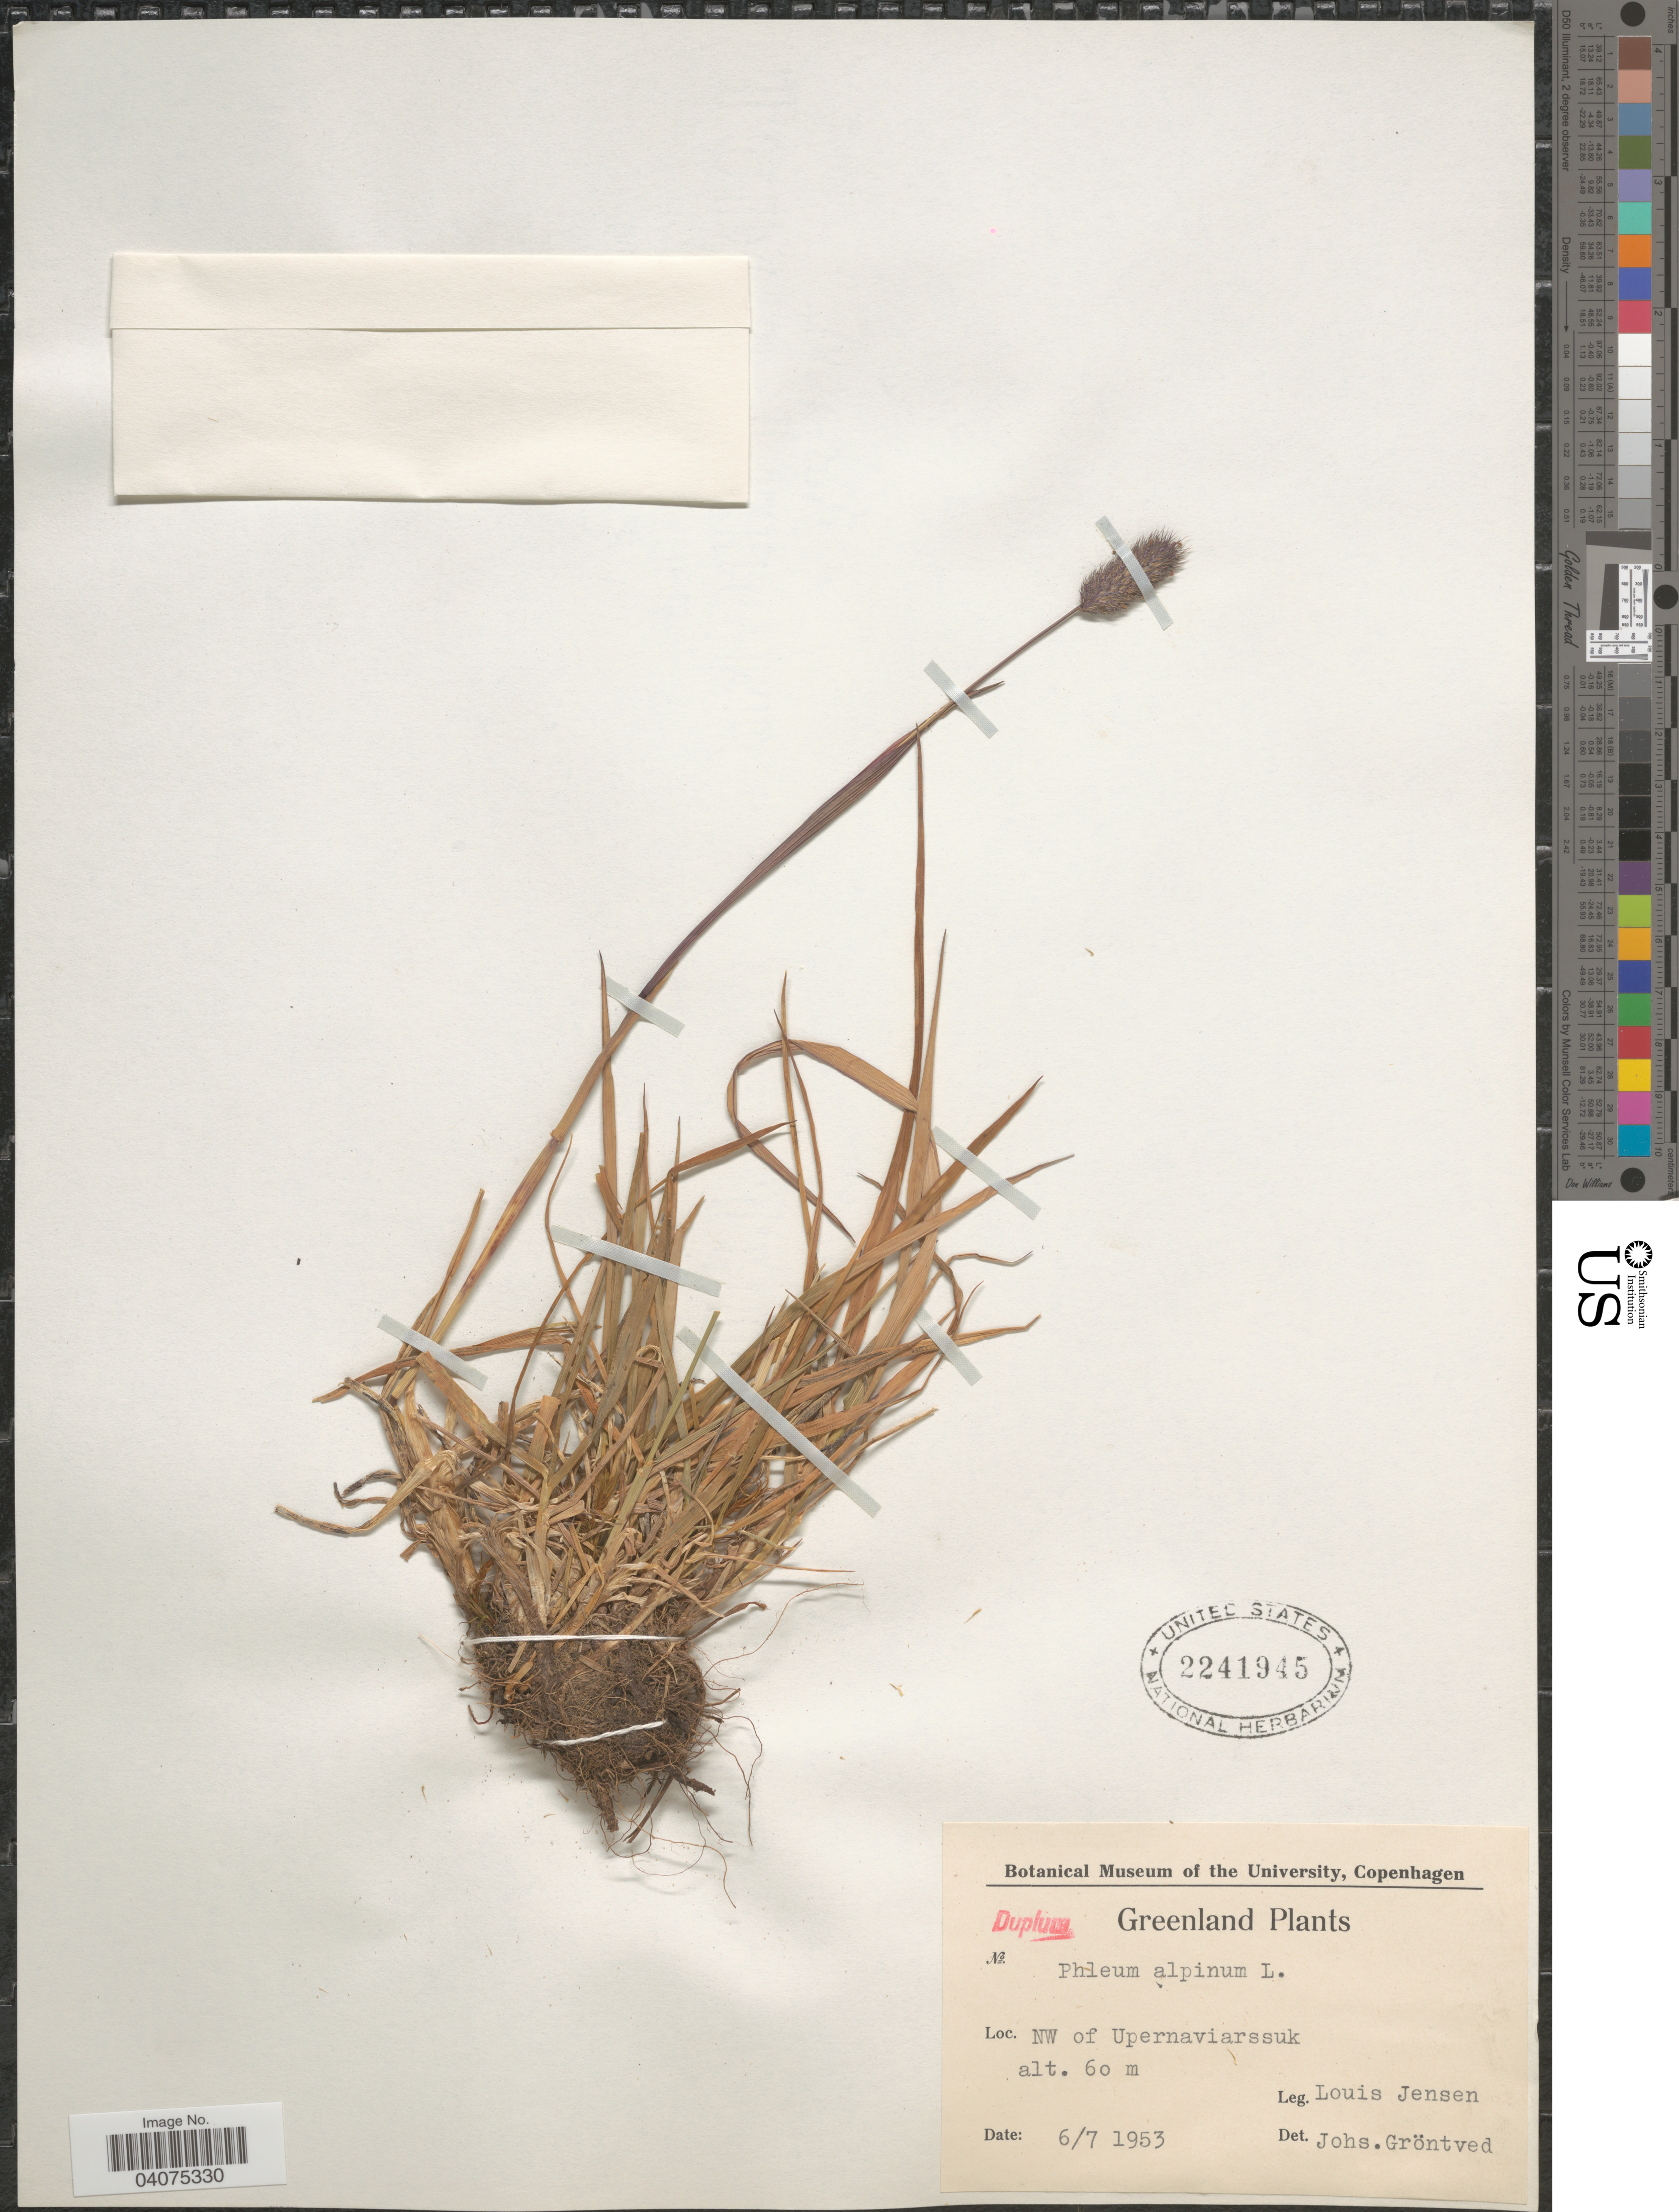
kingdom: Plantae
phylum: Tracheophyta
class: Liliopsida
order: Poales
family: Poaceae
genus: Phleum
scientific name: Phleum alpinum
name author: L.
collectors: L. Jensen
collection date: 1953-07-06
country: Greenland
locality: NW of Upernaviarssuk.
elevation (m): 60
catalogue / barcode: US 2241945